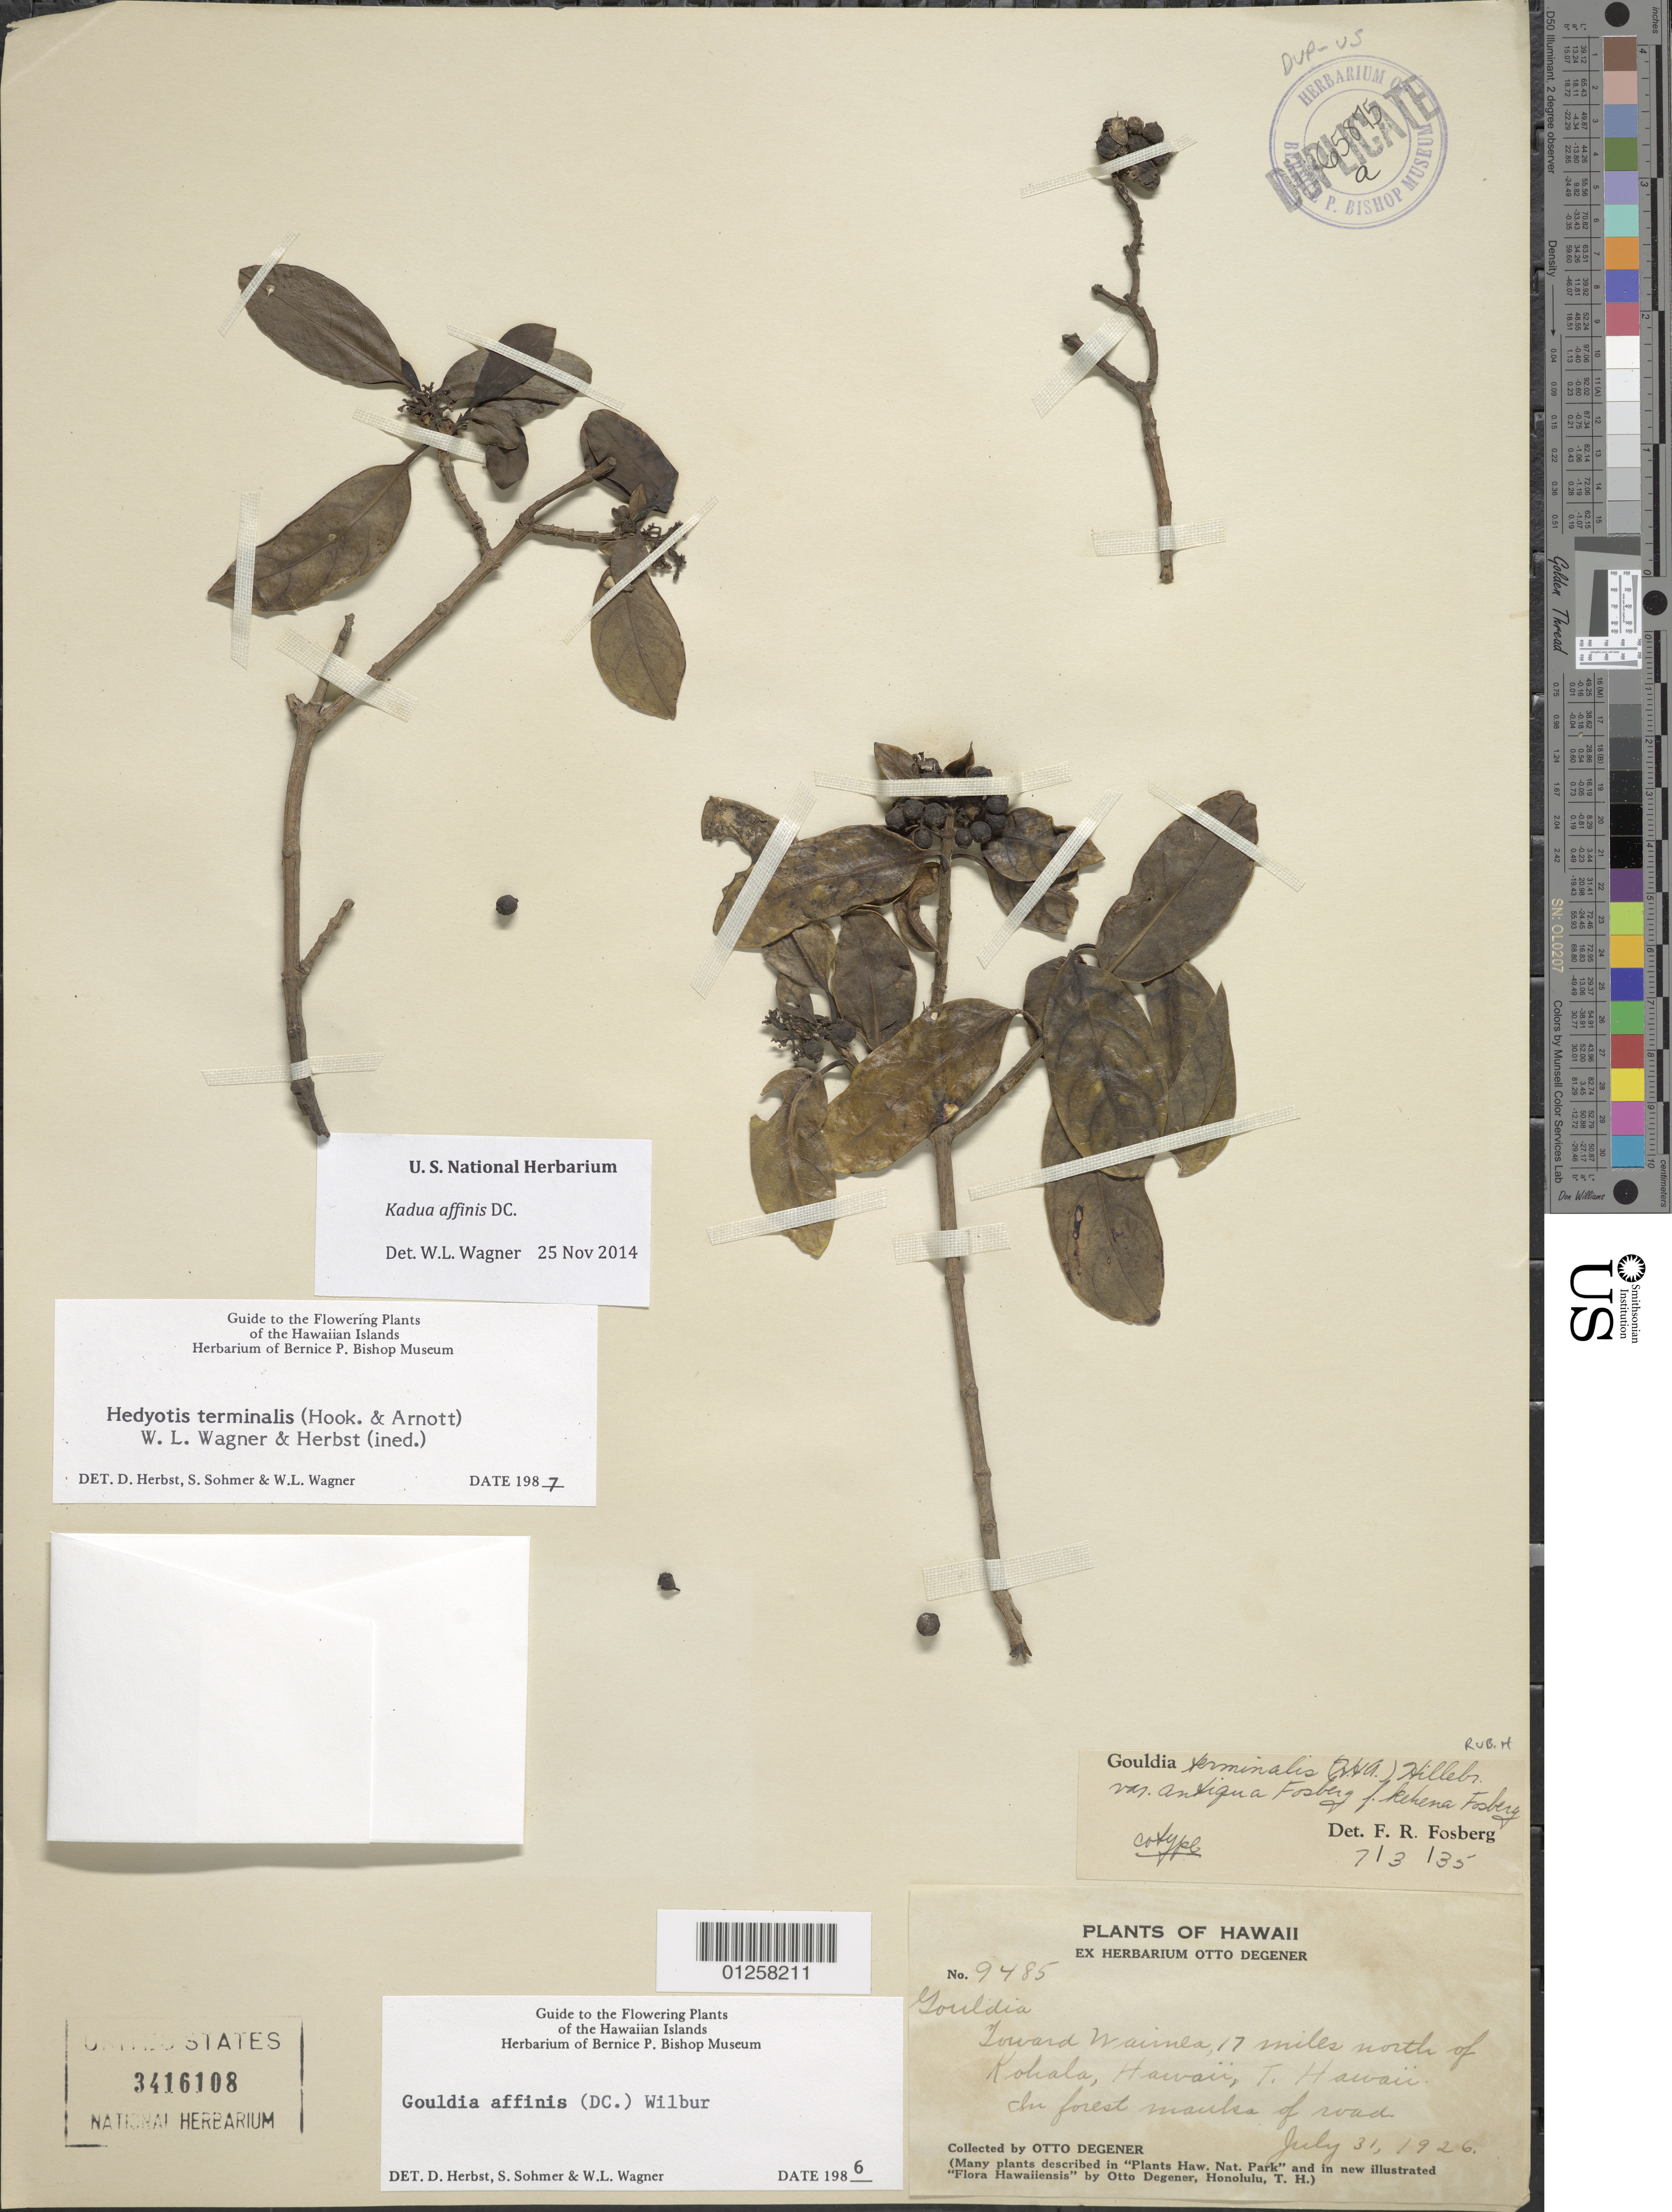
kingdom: Plantae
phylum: Tracheophyta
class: Magnoliopsida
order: Gentianales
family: Rubiaceae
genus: Kadua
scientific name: Kadua affinis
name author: DC.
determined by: Wagner, W. L., (BOT), Smithsonian Institution - National Museum of Natural History (UNITED STATES)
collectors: O. Degener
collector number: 9485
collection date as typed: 31 Jul 1926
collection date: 1926-07-31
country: United States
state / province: Hawaii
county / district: Hawaii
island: Hawaii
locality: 17 miles north of Kohala toward Waimea.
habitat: In forest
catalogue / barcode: US 3416108